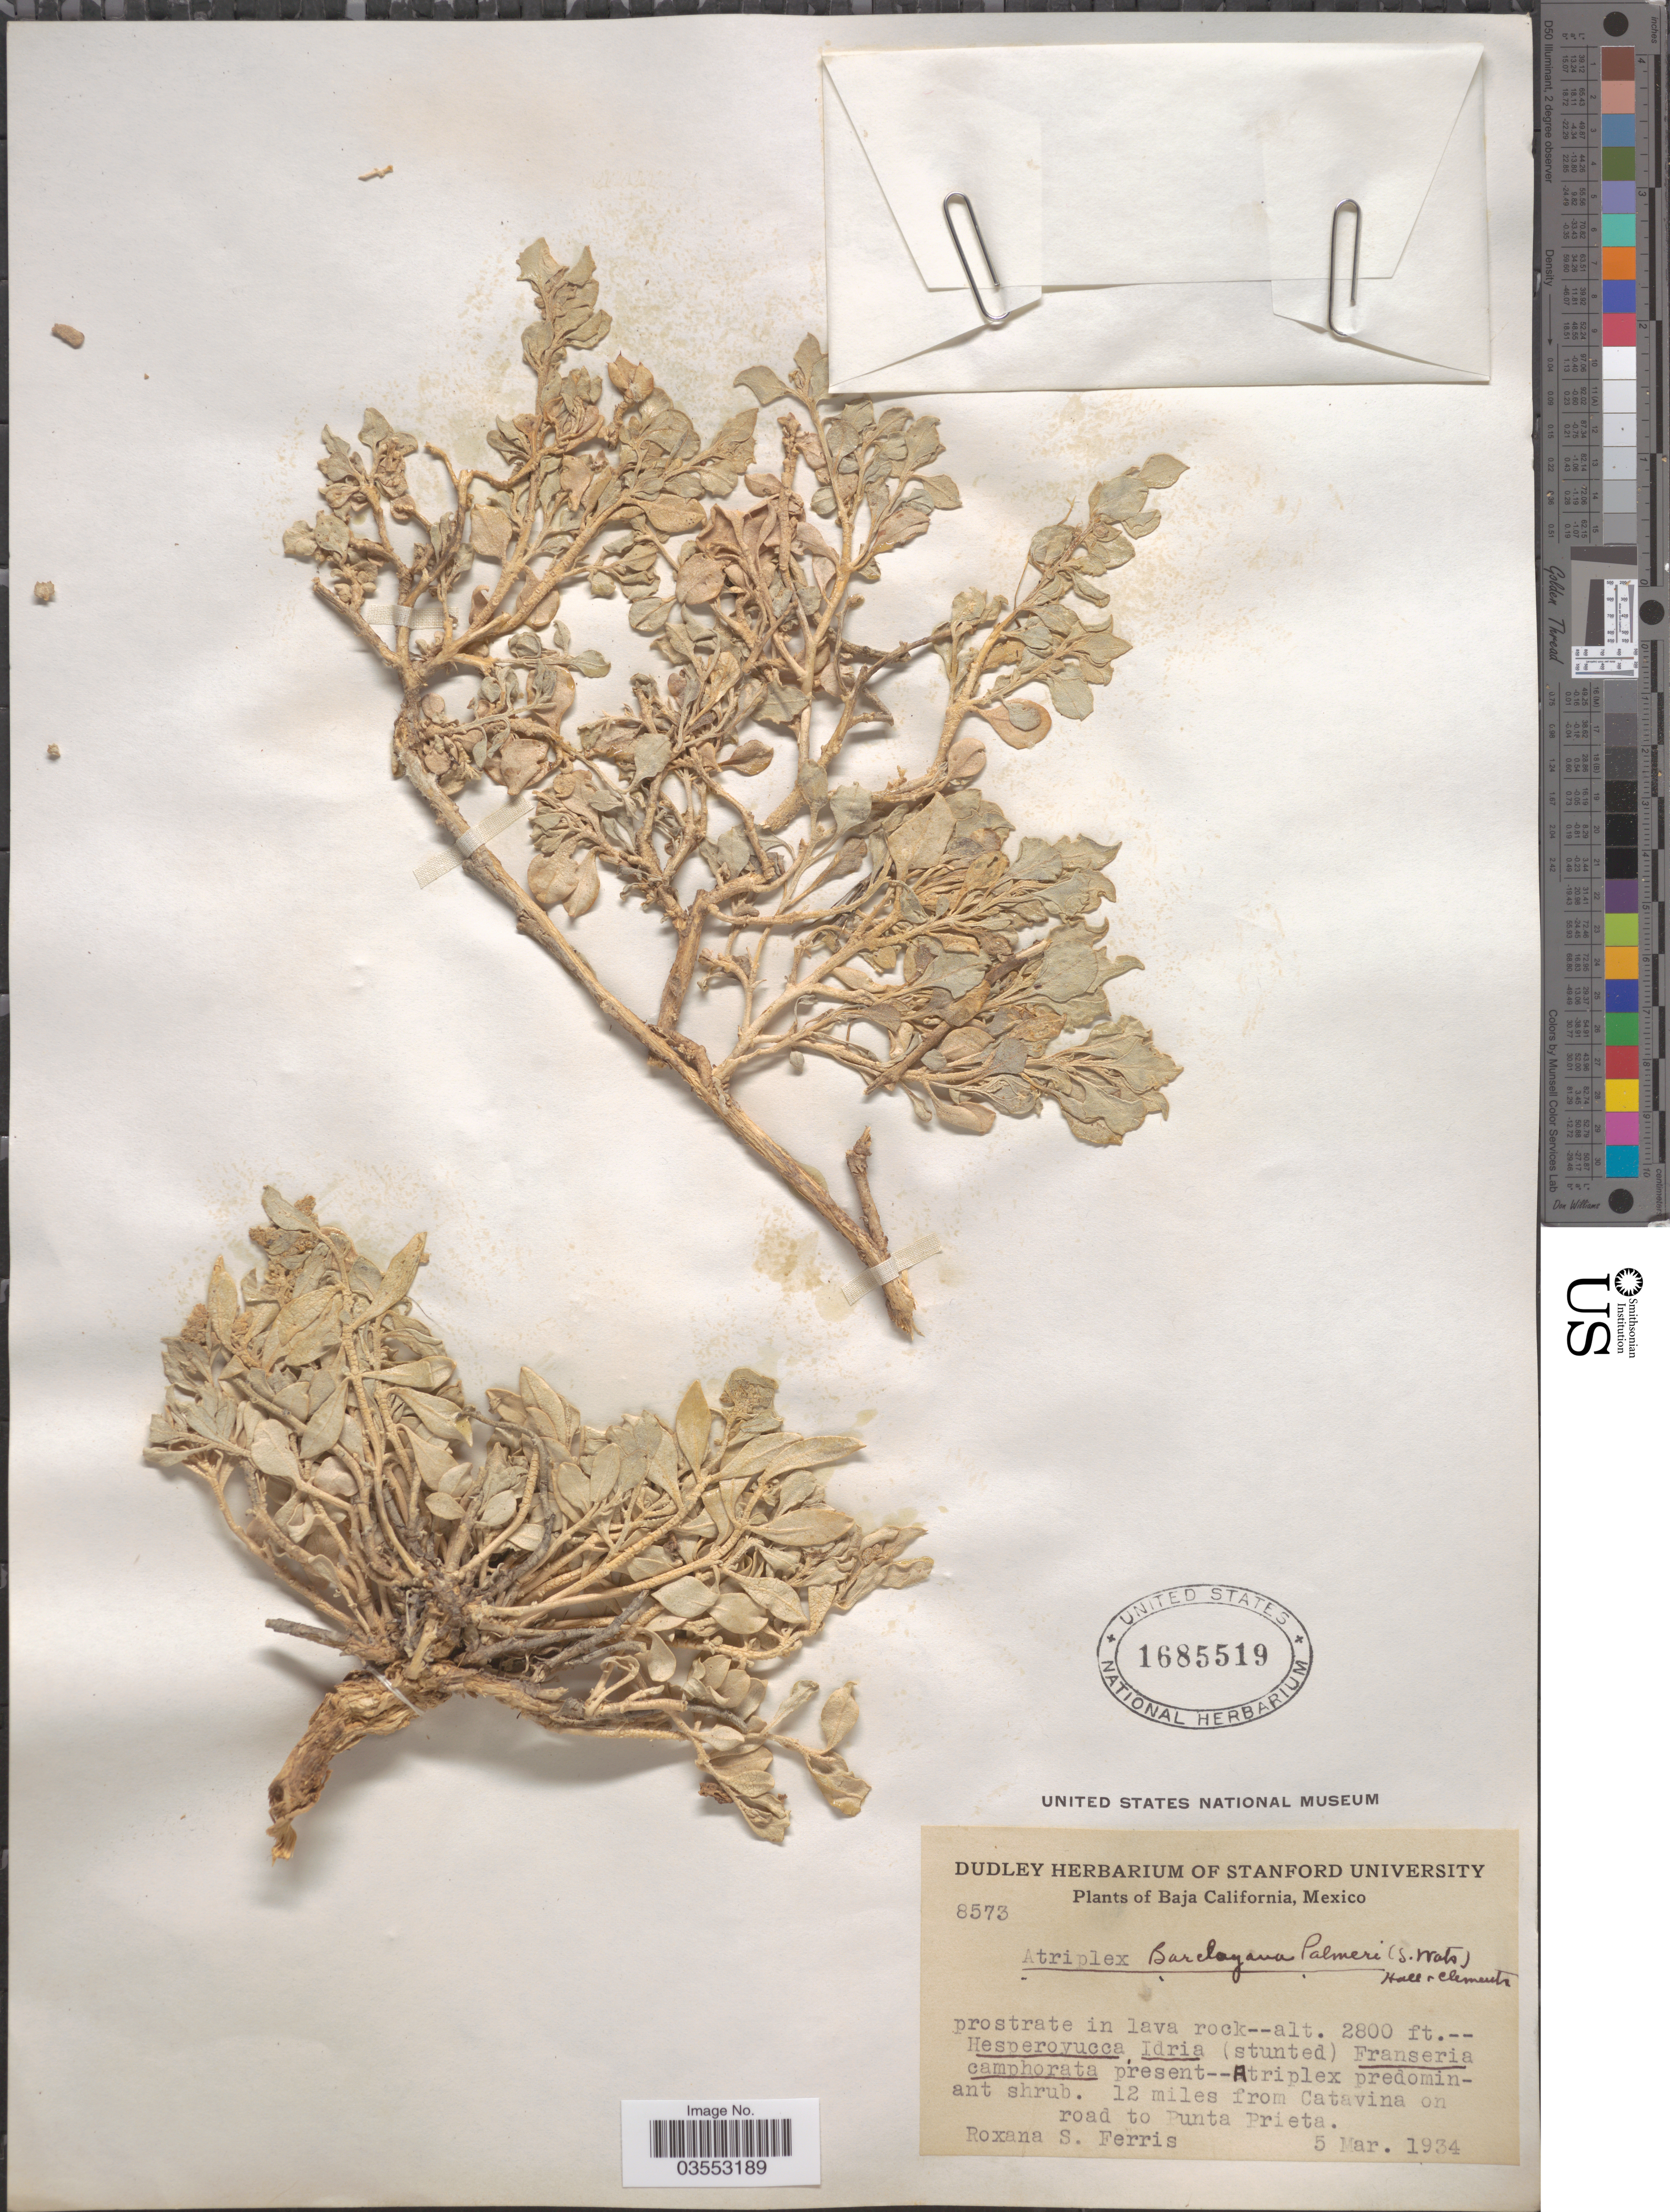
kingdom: Plantae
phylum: Tracheophyta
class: Magnoliopsida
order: Caryophyllales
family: Amaranthaceae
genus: Atriplex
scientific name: Atriplex barclayana subsp. palmeri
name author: (S. Watson) H.M. Hall & Clem.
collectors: R. S. Ferris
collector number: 8573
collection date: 1934-03-05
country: Mexico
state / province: Baja California Norte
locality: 12 miles from Catavina on road to Punta Prieta.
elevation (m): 853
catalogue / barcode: US 1685519